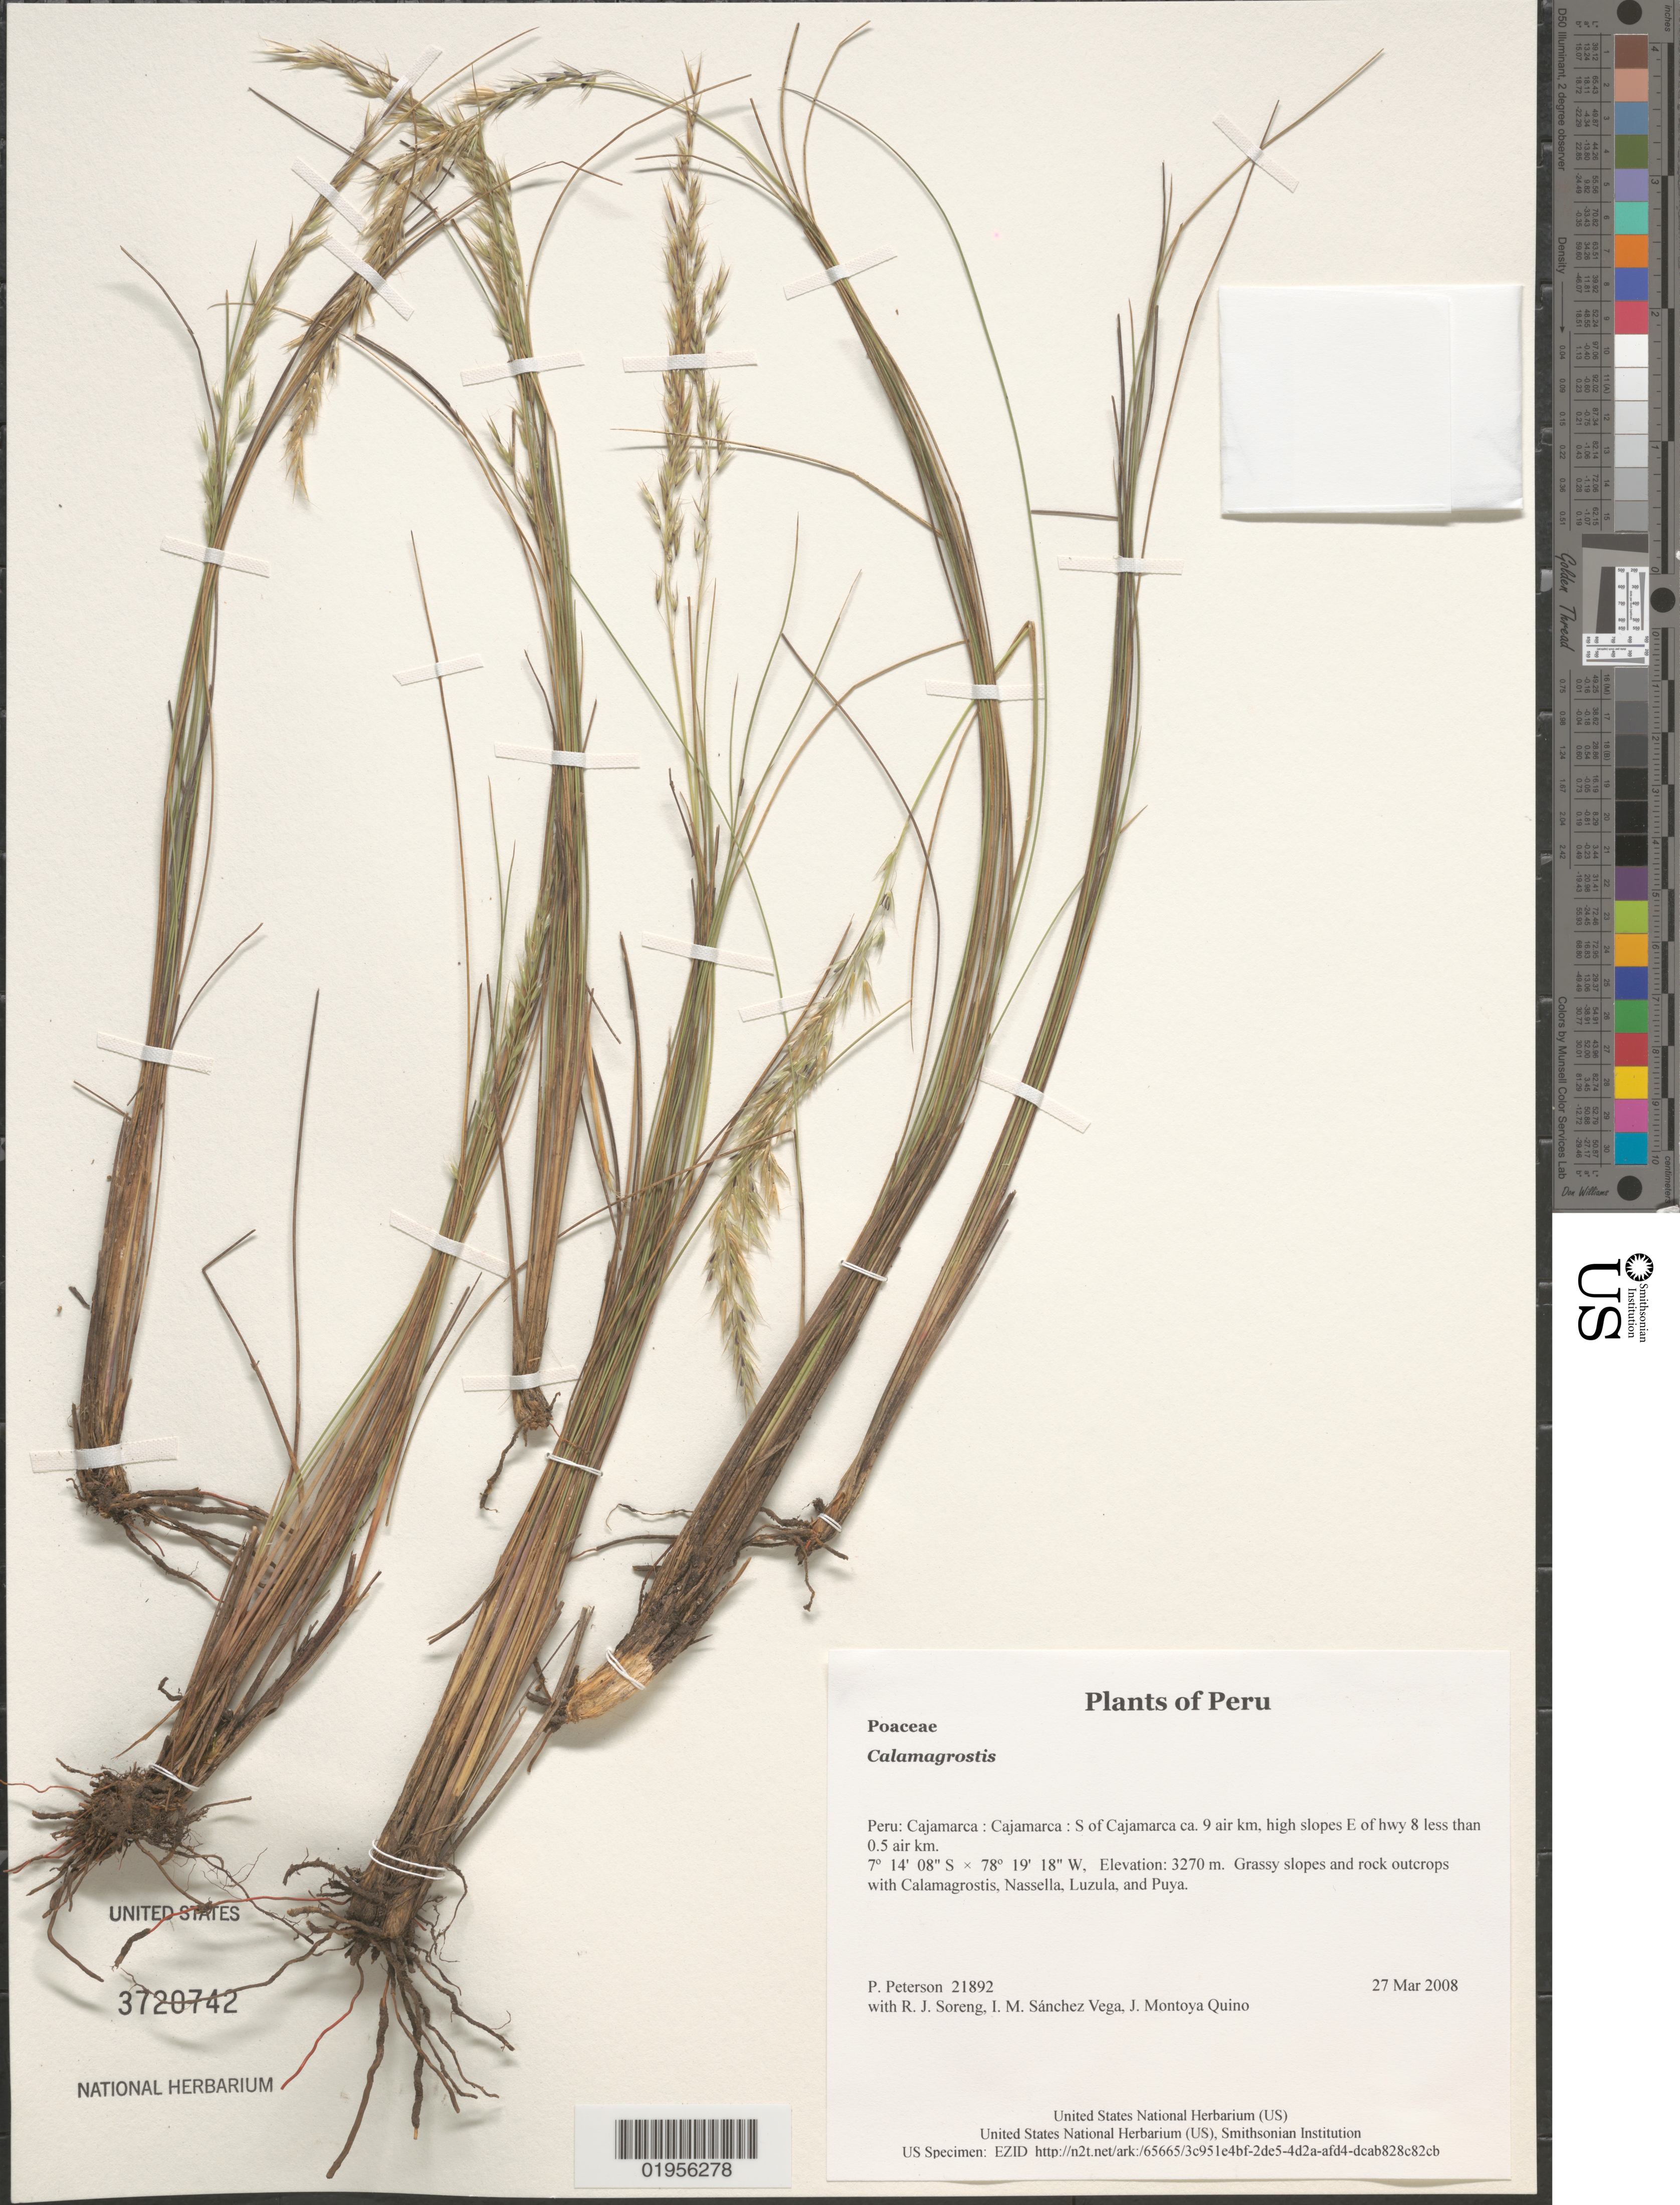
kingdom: Plantae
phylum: Tracheophyta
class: Liliopsida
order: Poales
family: Poaceae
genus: Calamagrostis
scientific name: Calamagrostis sp.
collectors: P. M. Peterson, R. J. Soreng, I. M. Sánchez Vega & J. Montoya Quino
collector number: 21892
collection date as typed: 27 Mar 2008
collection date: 2008-03-27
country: Peru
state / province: Cajamarca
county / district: Cajamarca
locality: S of Cajamarca ca. 9 air km, high slopes E of hwy 8 less than 0.5 air km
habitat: Grassy slopes and rock outcrops with Calamagrostis, Nassella, Luzula, and Puya.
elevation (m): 3270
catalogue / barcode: US 3720742